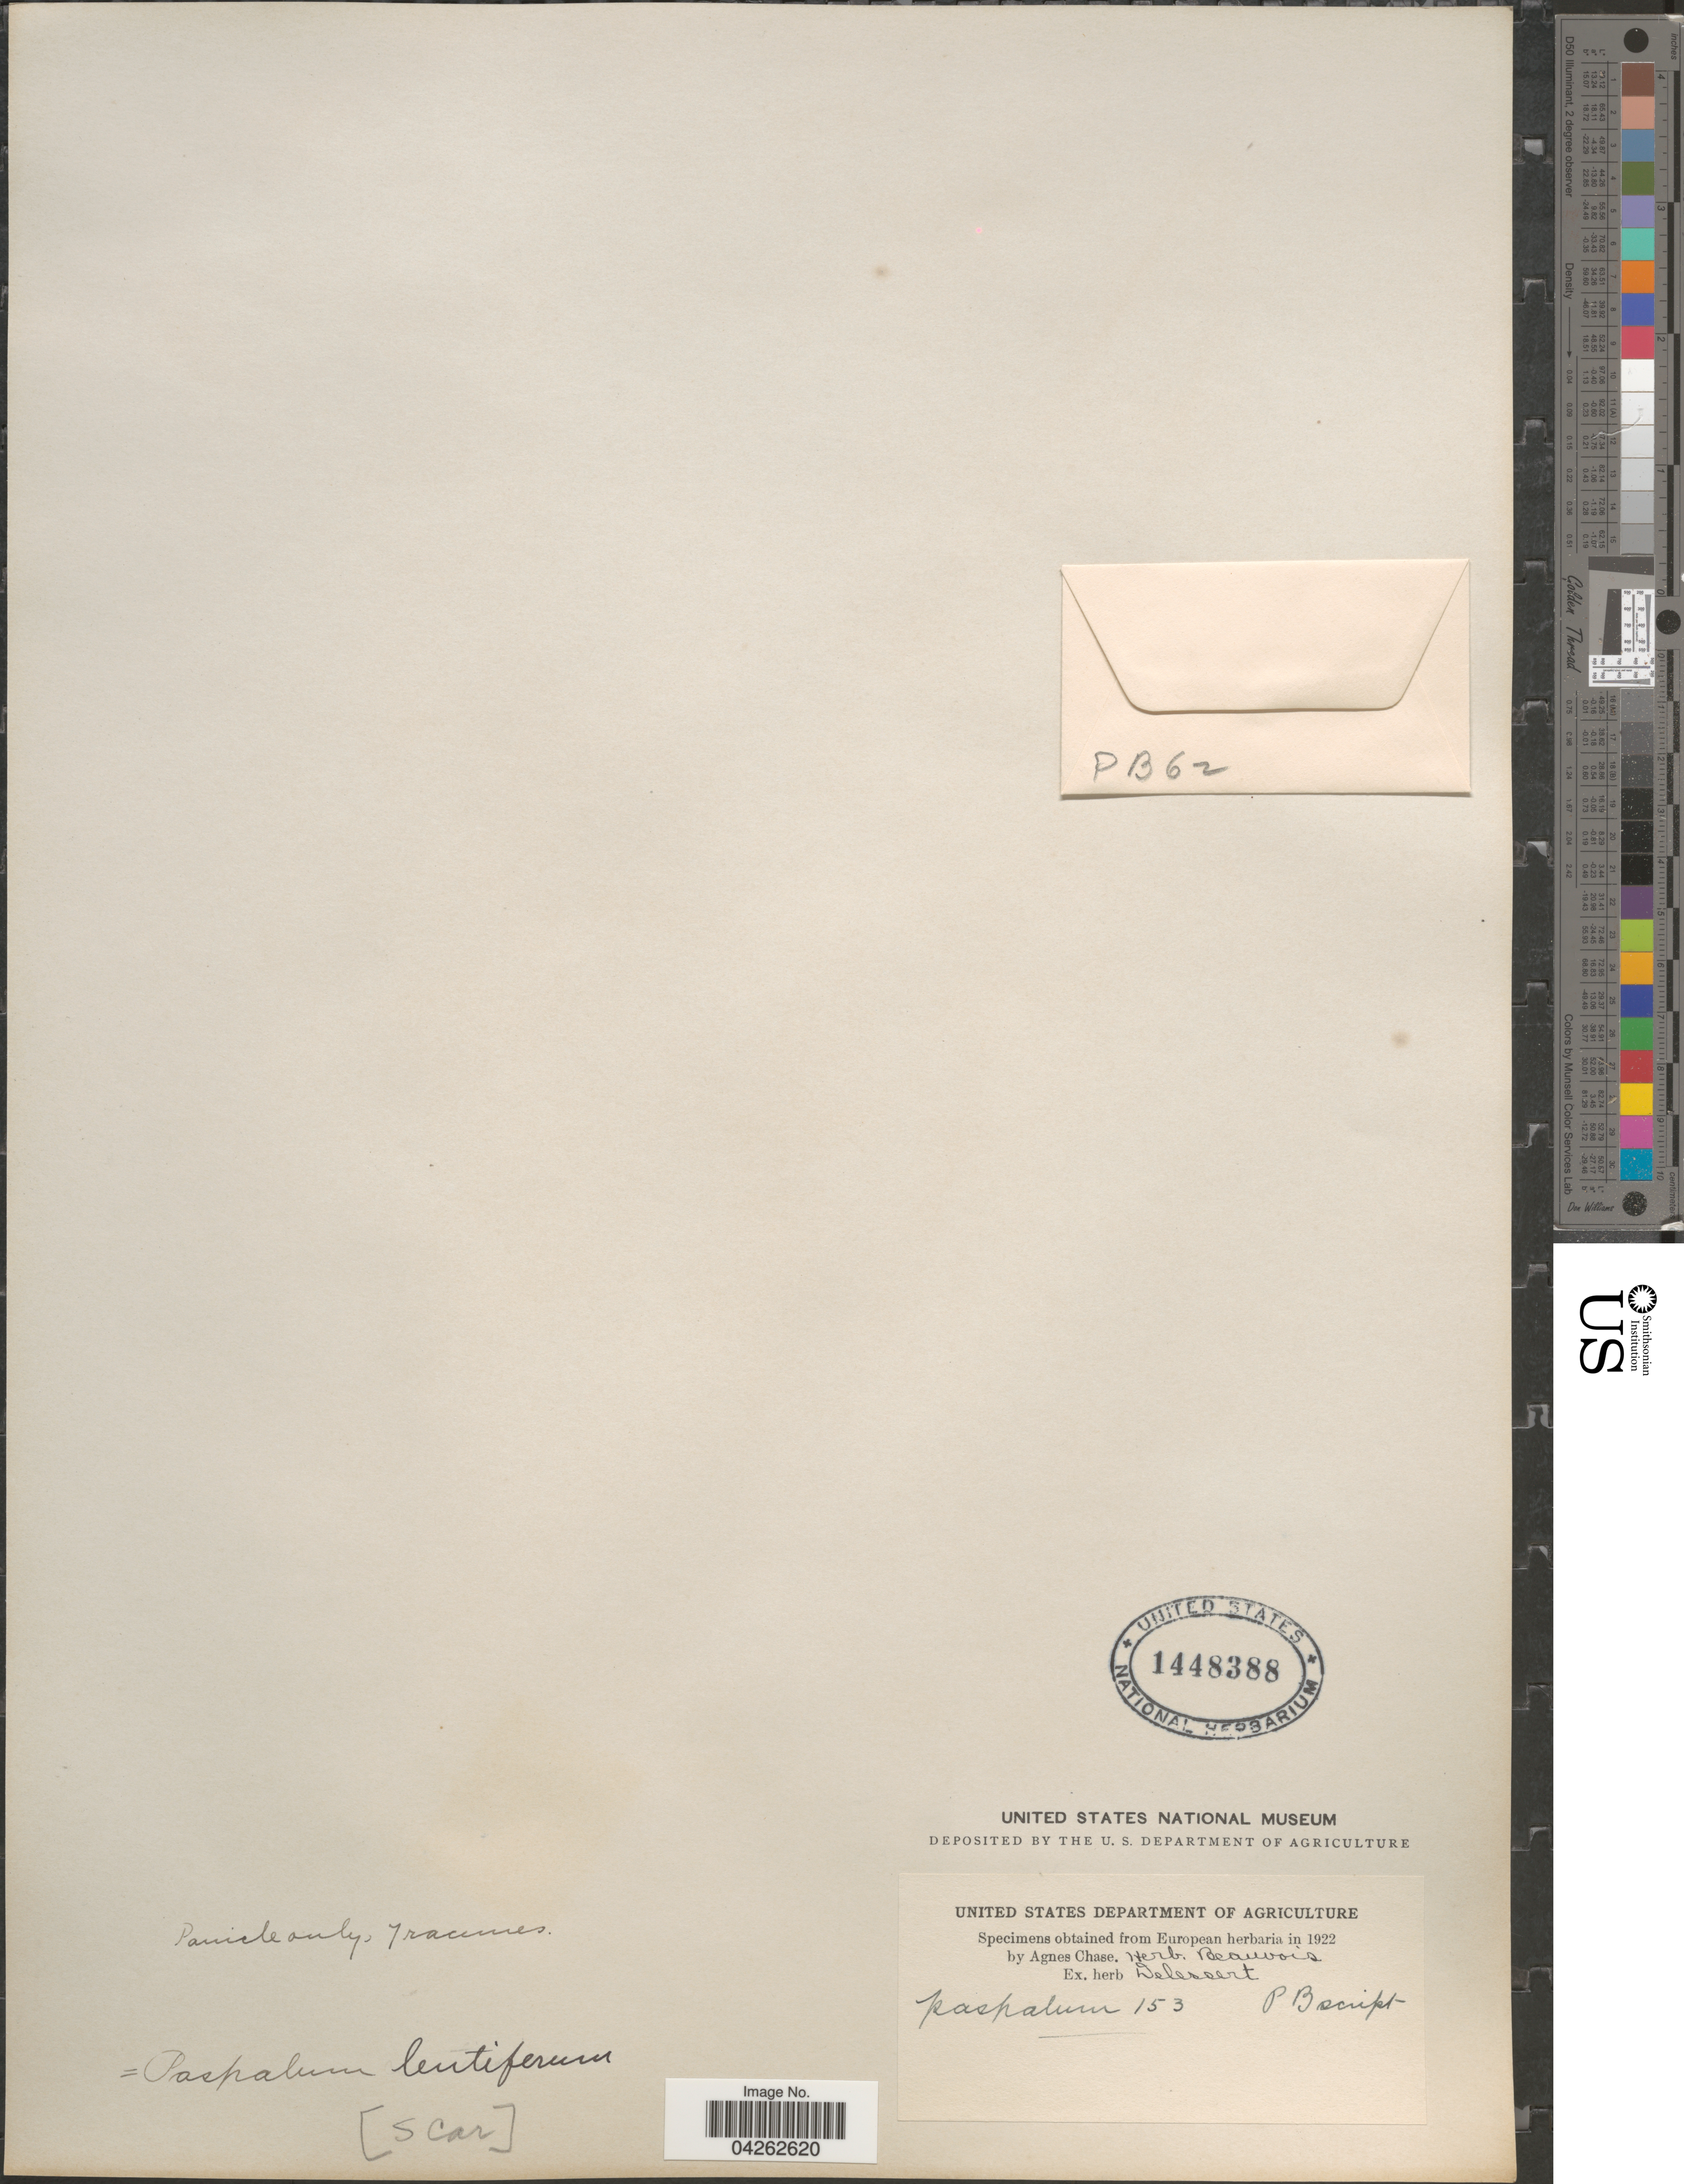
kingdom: Plantae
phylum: Tracheophyta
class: Liliopsida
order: Poales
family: Poaceae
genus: Paspalum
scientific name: Paspalum lentiferum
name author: Lam.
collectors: ex herb. Delessert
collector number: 153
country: United States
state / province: South Carolina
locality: [S Car].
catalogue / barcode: US 1448388